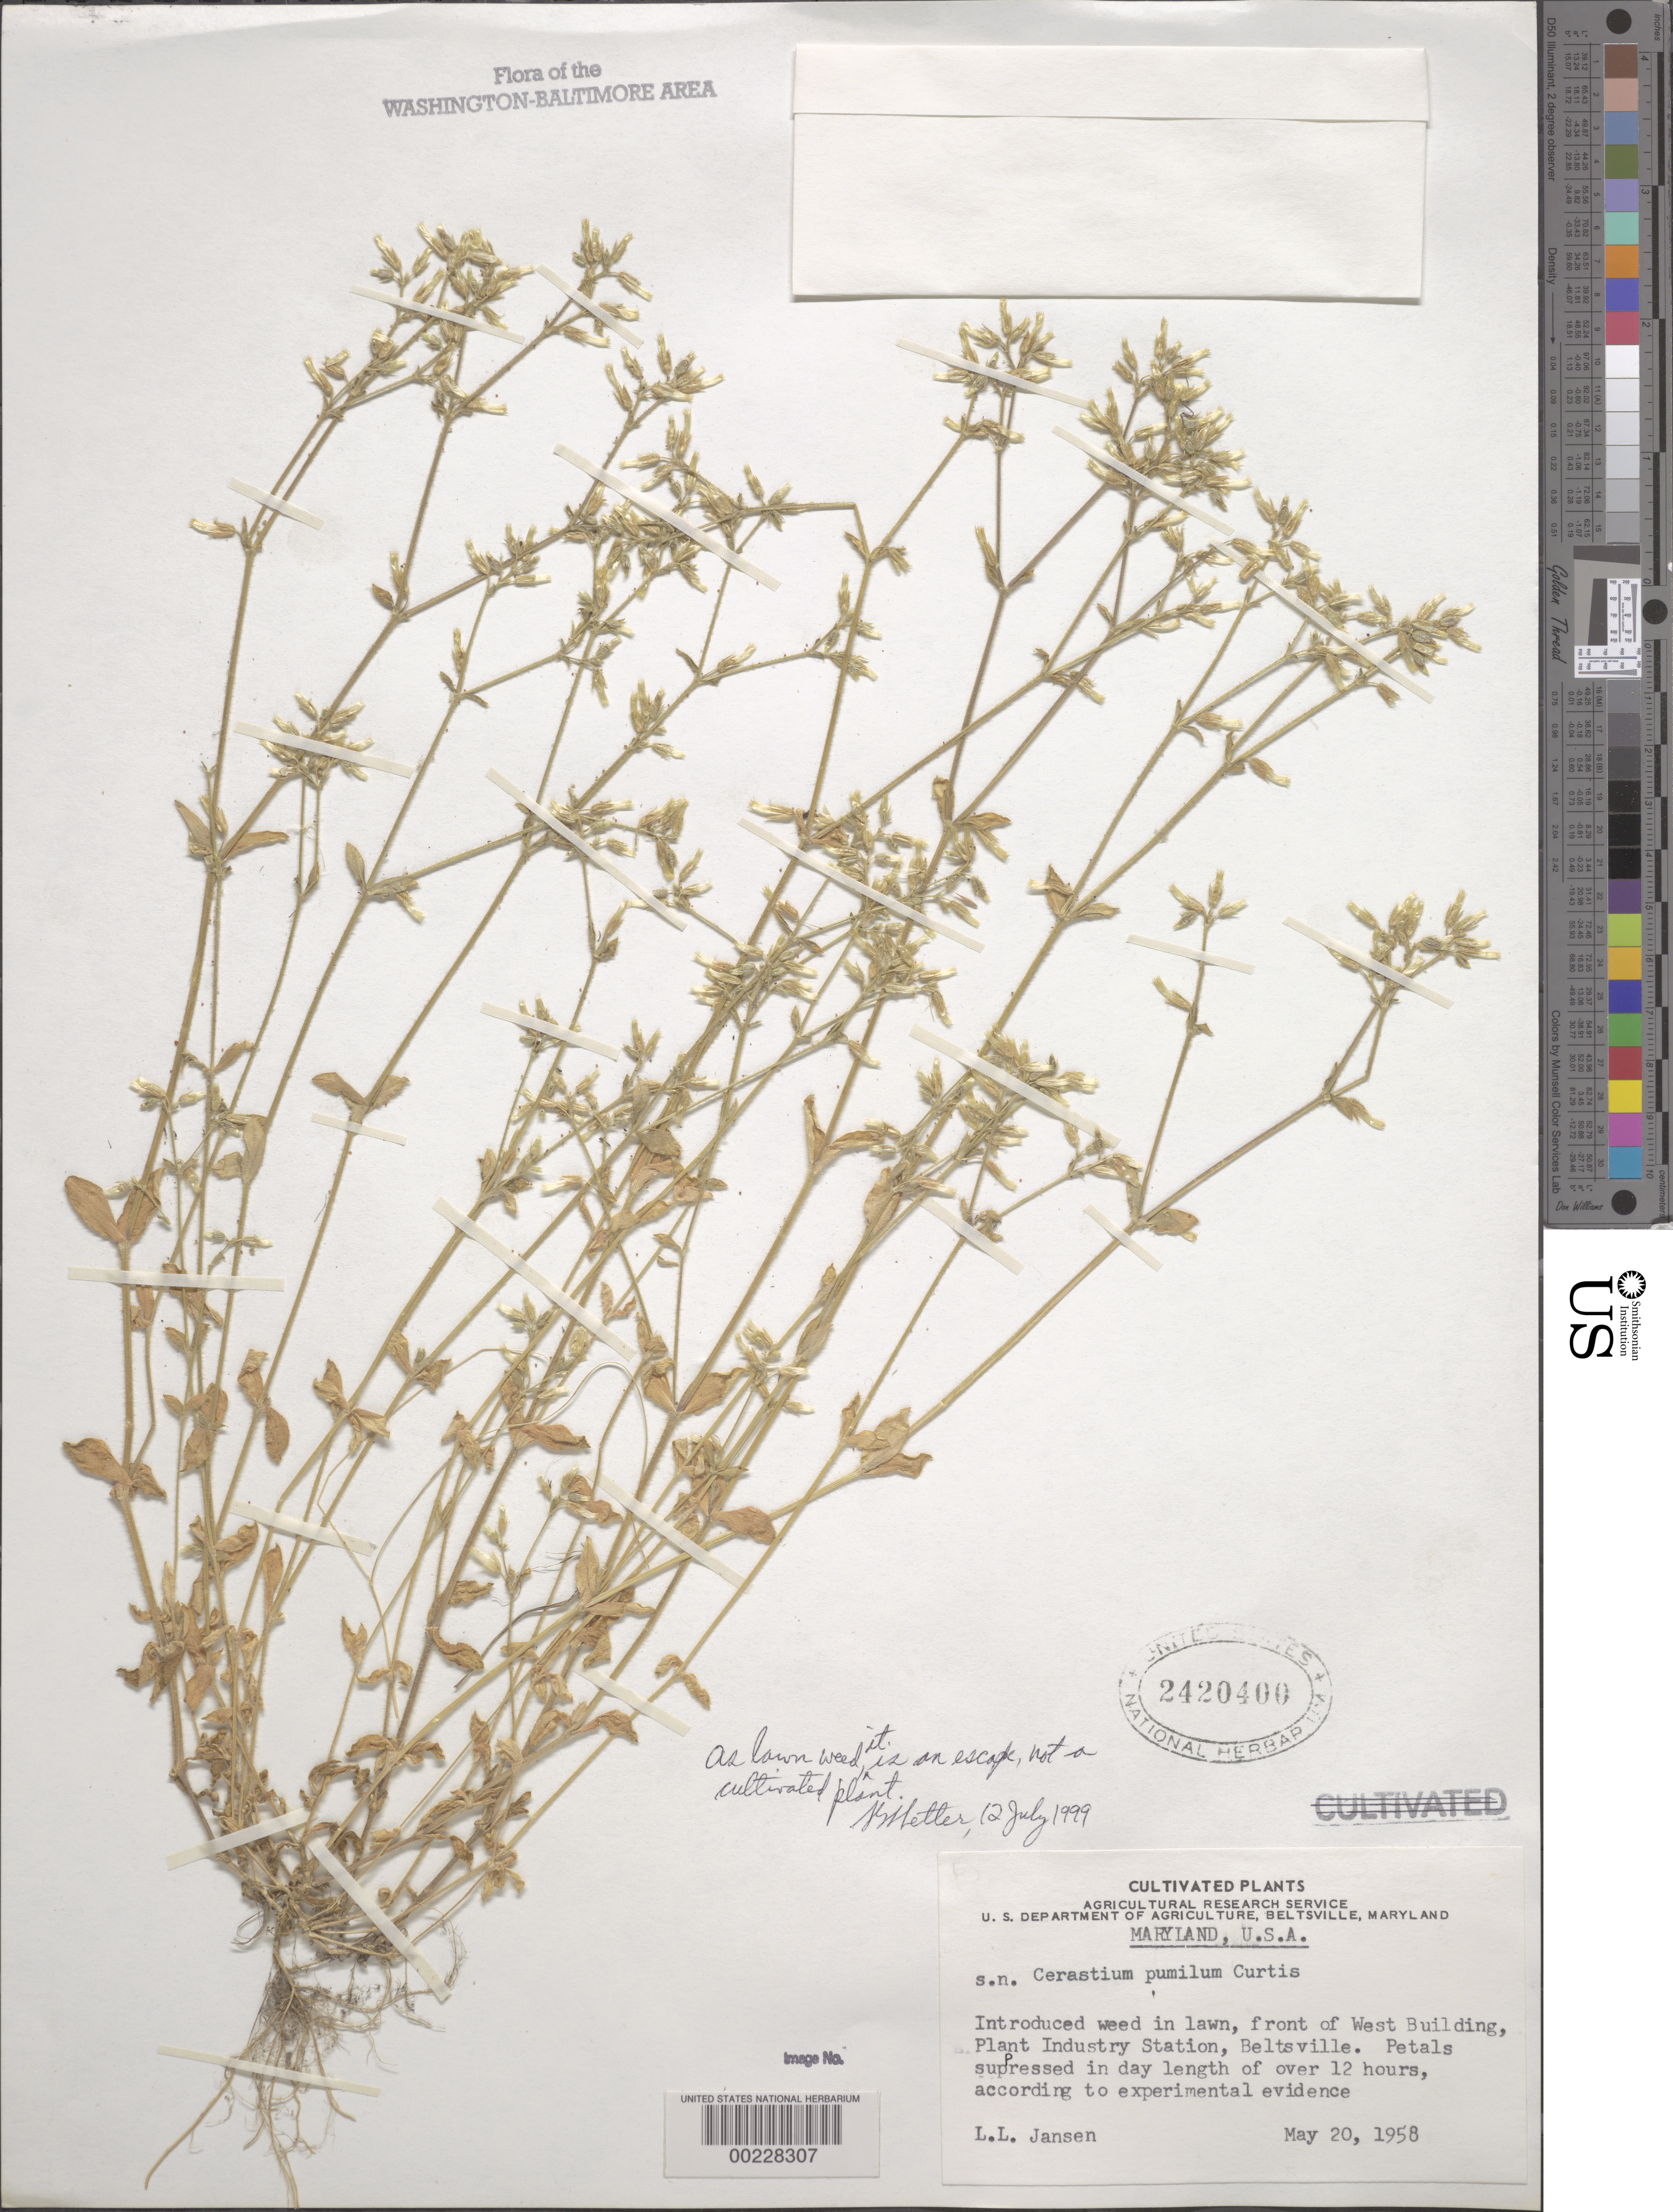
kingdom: Plantae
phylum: Tracheophyta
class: Magnoliopsida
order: Caryophyllales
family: Caryophyllaceae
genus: Cerastium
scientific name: Cerastium pumilum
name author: Curtis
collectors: L. Jansen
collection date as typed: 20 May 1958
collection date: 1958-05-20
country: United States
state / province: Maryland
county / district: Prince George's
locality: Beltsville, lawn, front of west Building, Plant Industry Station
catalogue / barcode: US 2420400